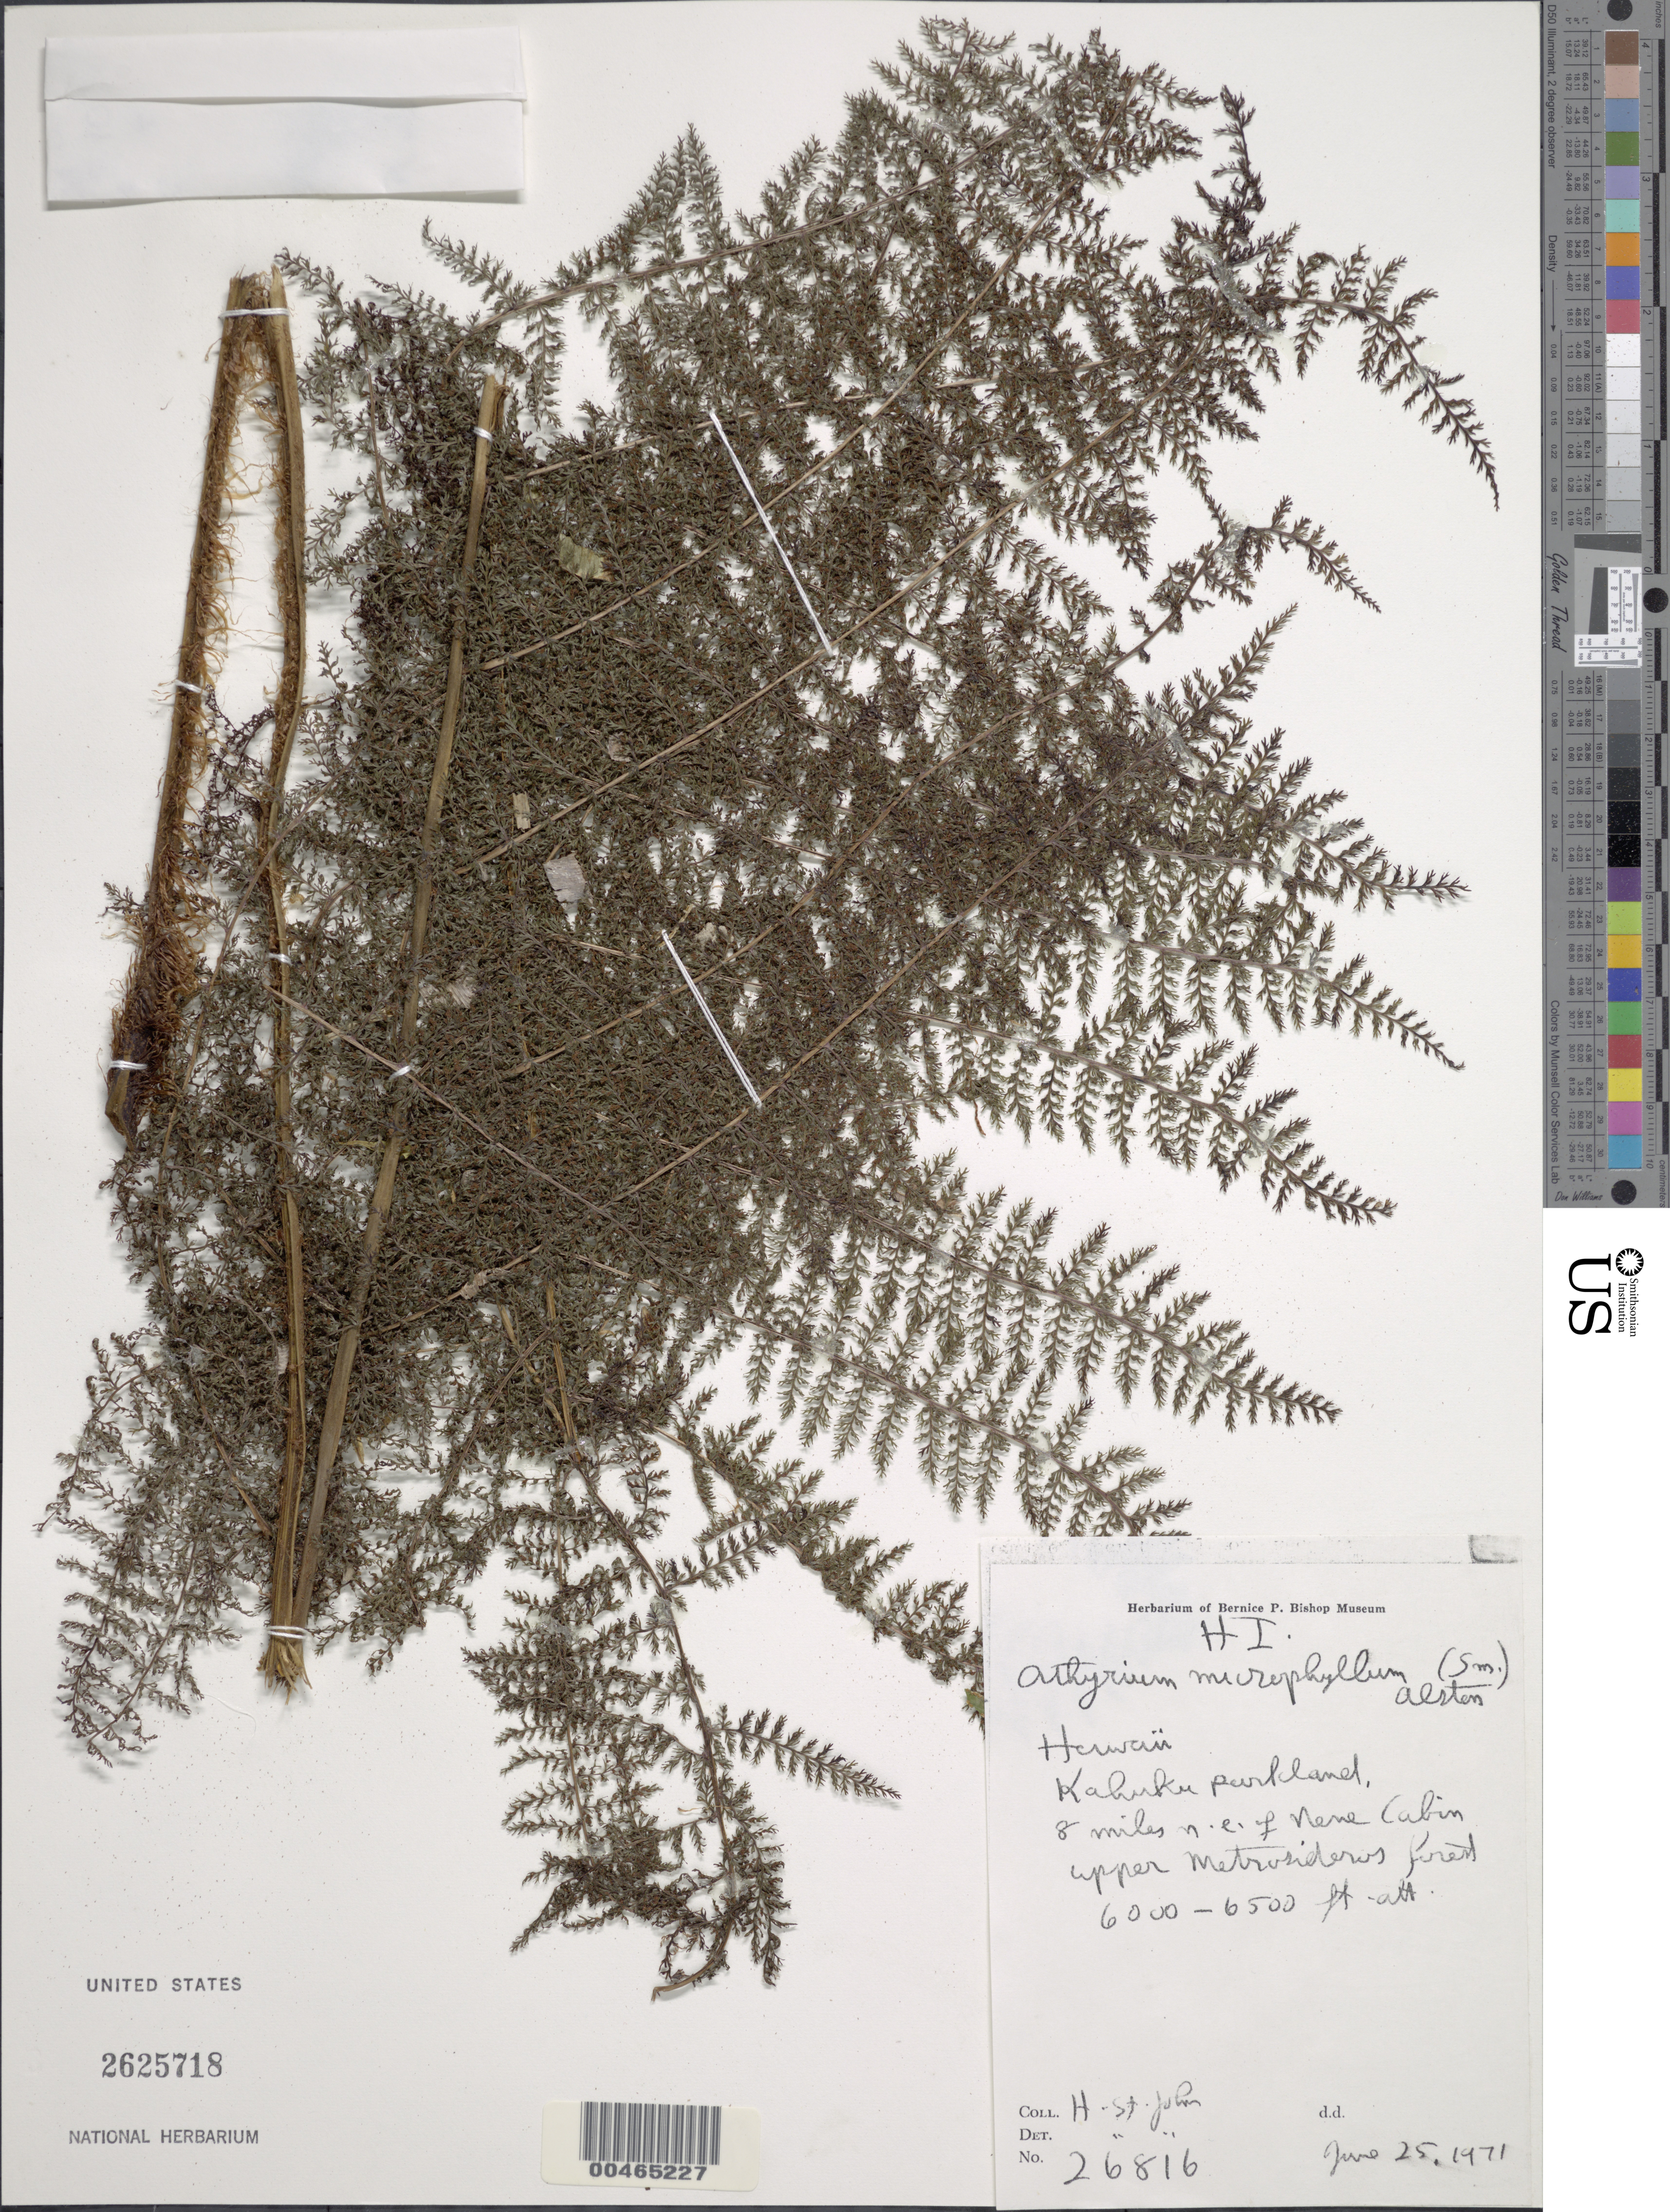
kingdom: Plantae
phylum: Tracheophyta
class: Polypodiopsida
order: Polypodiales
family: Athyriaceae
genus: Athyrium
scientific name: Athyrium microphyllum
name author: (Sm.) Alston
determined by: St. John, H.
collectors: H. St. John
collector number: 26816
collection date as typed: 25 Jun 1971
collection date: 1971-06-25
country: United States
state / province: Hawaii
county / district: Hawaii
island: Hawaii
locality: Kahuku parkland, 8 mi NE of Nene Cabin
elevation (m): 1829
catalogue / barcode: US 2625718